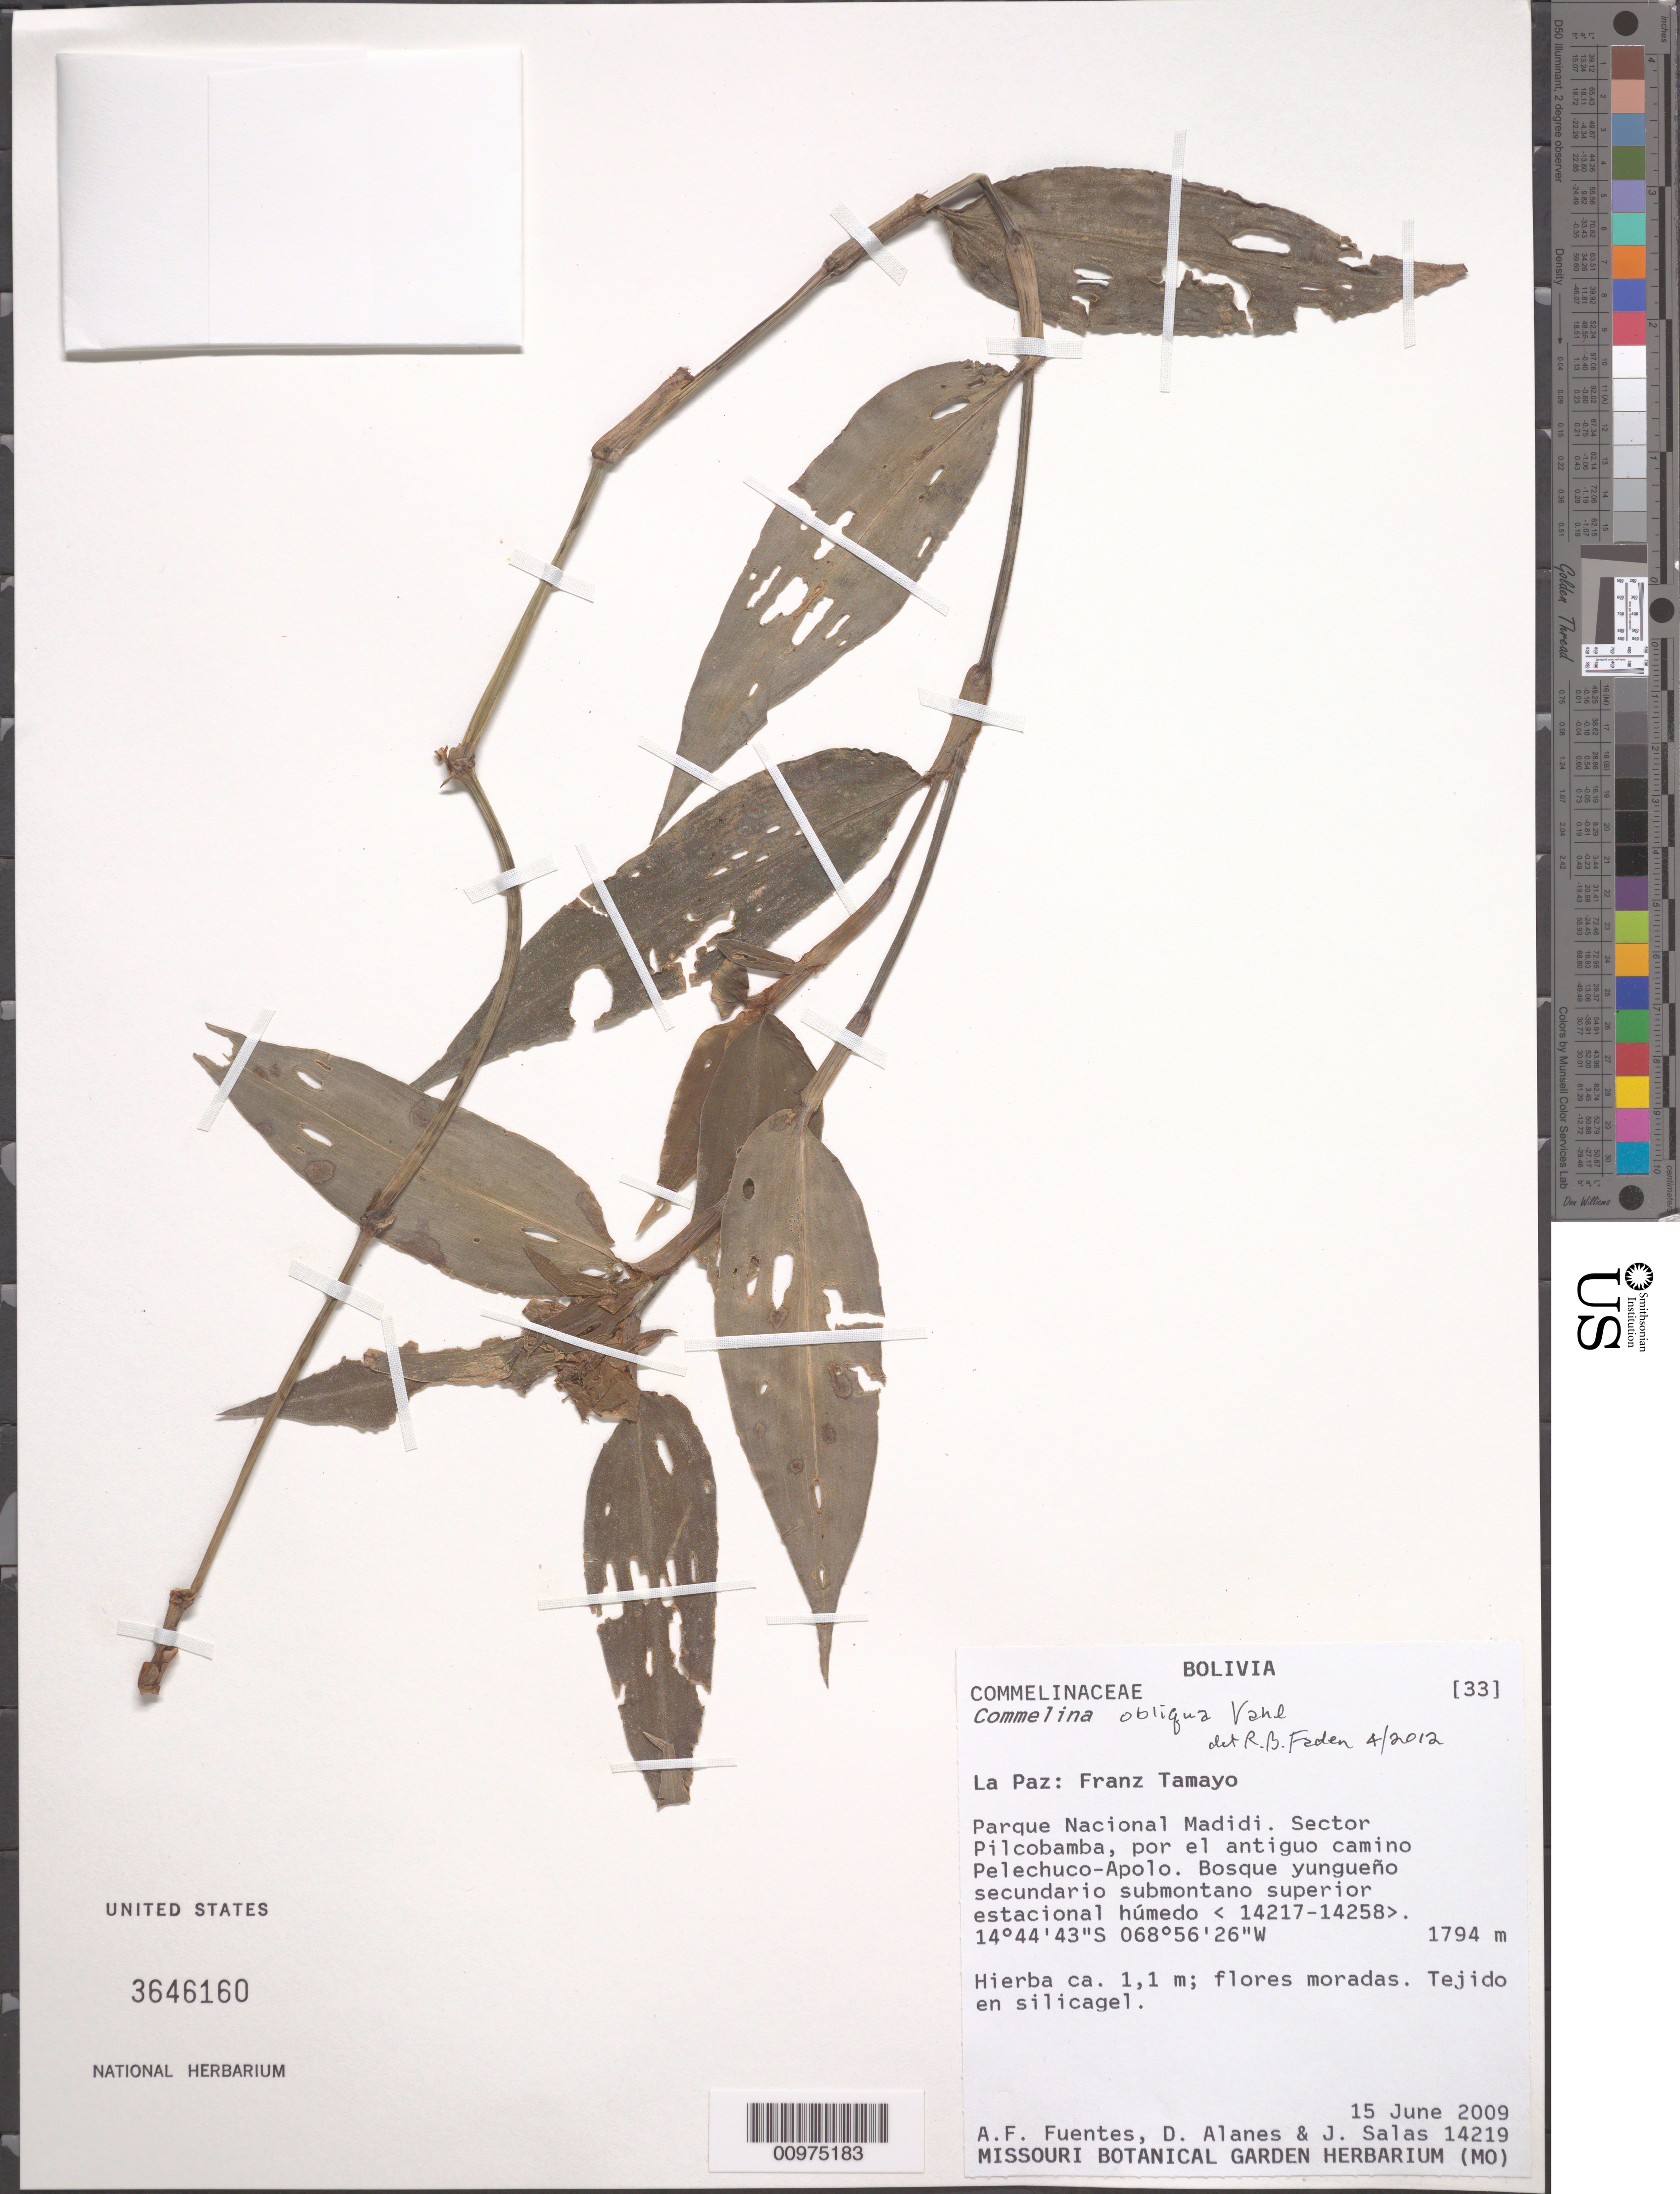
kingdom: Plantae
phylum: Tracheophyta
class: Liliopsida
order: Commelinales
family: Commelinaceae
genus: Commelina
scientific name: Commelina obliqua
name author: Vahl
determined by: Faden, Robert B., (US), Smithsonian Institution - National Museum of Natural History (UNITED STATES)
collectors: A. F. Fuentes et al.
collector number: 14219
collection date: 2009-06-15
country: Bolivia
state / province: La Paz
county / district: Franz Tamayo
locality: Parque Nacional Madidi. Sector Pilcobamba, por el antiguo camino Pelechuco-Apolo. Bosque yungueño secundario submontano superior estacional húmedo <14217-14258>.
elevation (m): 1794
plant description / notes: Tejido en silicagel.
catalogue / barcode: US 3646160